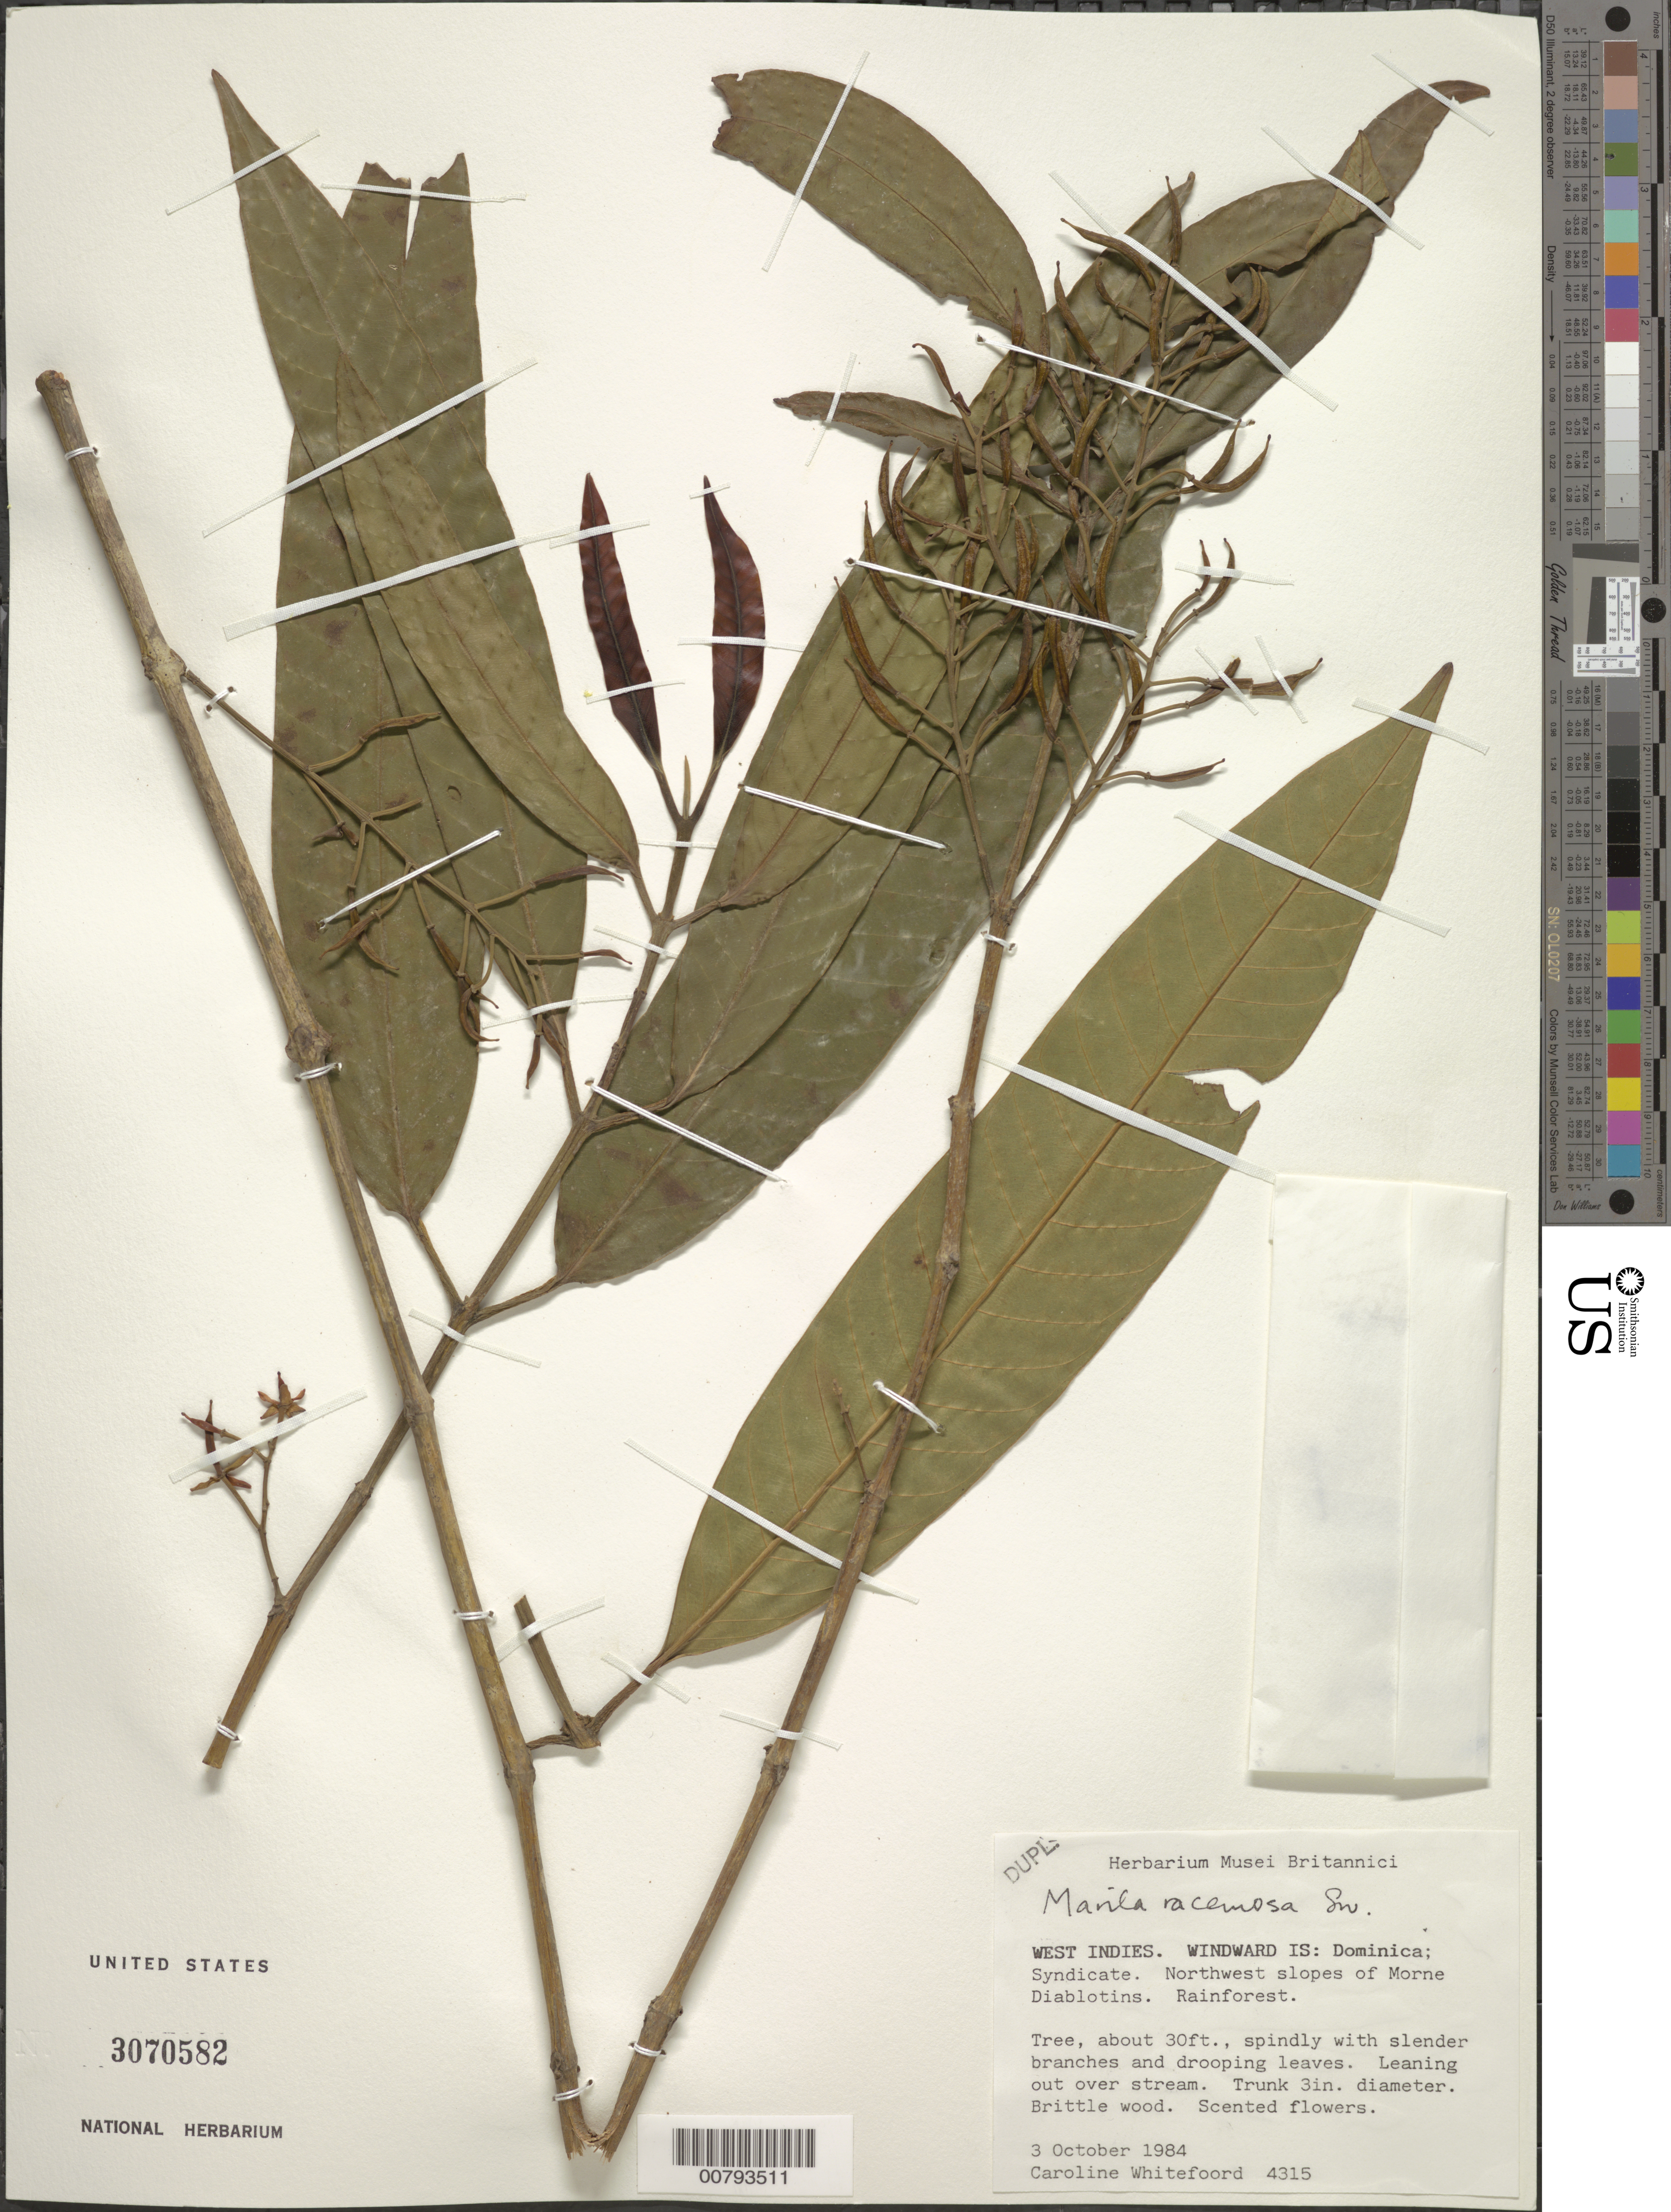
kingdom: Plantae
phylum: Tracheophyta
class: Magnoliopsida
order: Malpighiales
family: Calophyllaceae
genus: Marila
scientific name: Marila racemosa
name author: Sw.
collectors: C. Whitefoord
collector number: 4315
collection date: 1984-10-03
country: Dominica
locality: Windward Is. Syndicate. Northwest slopes of Morne Diablotins.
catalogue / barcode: US 3070582